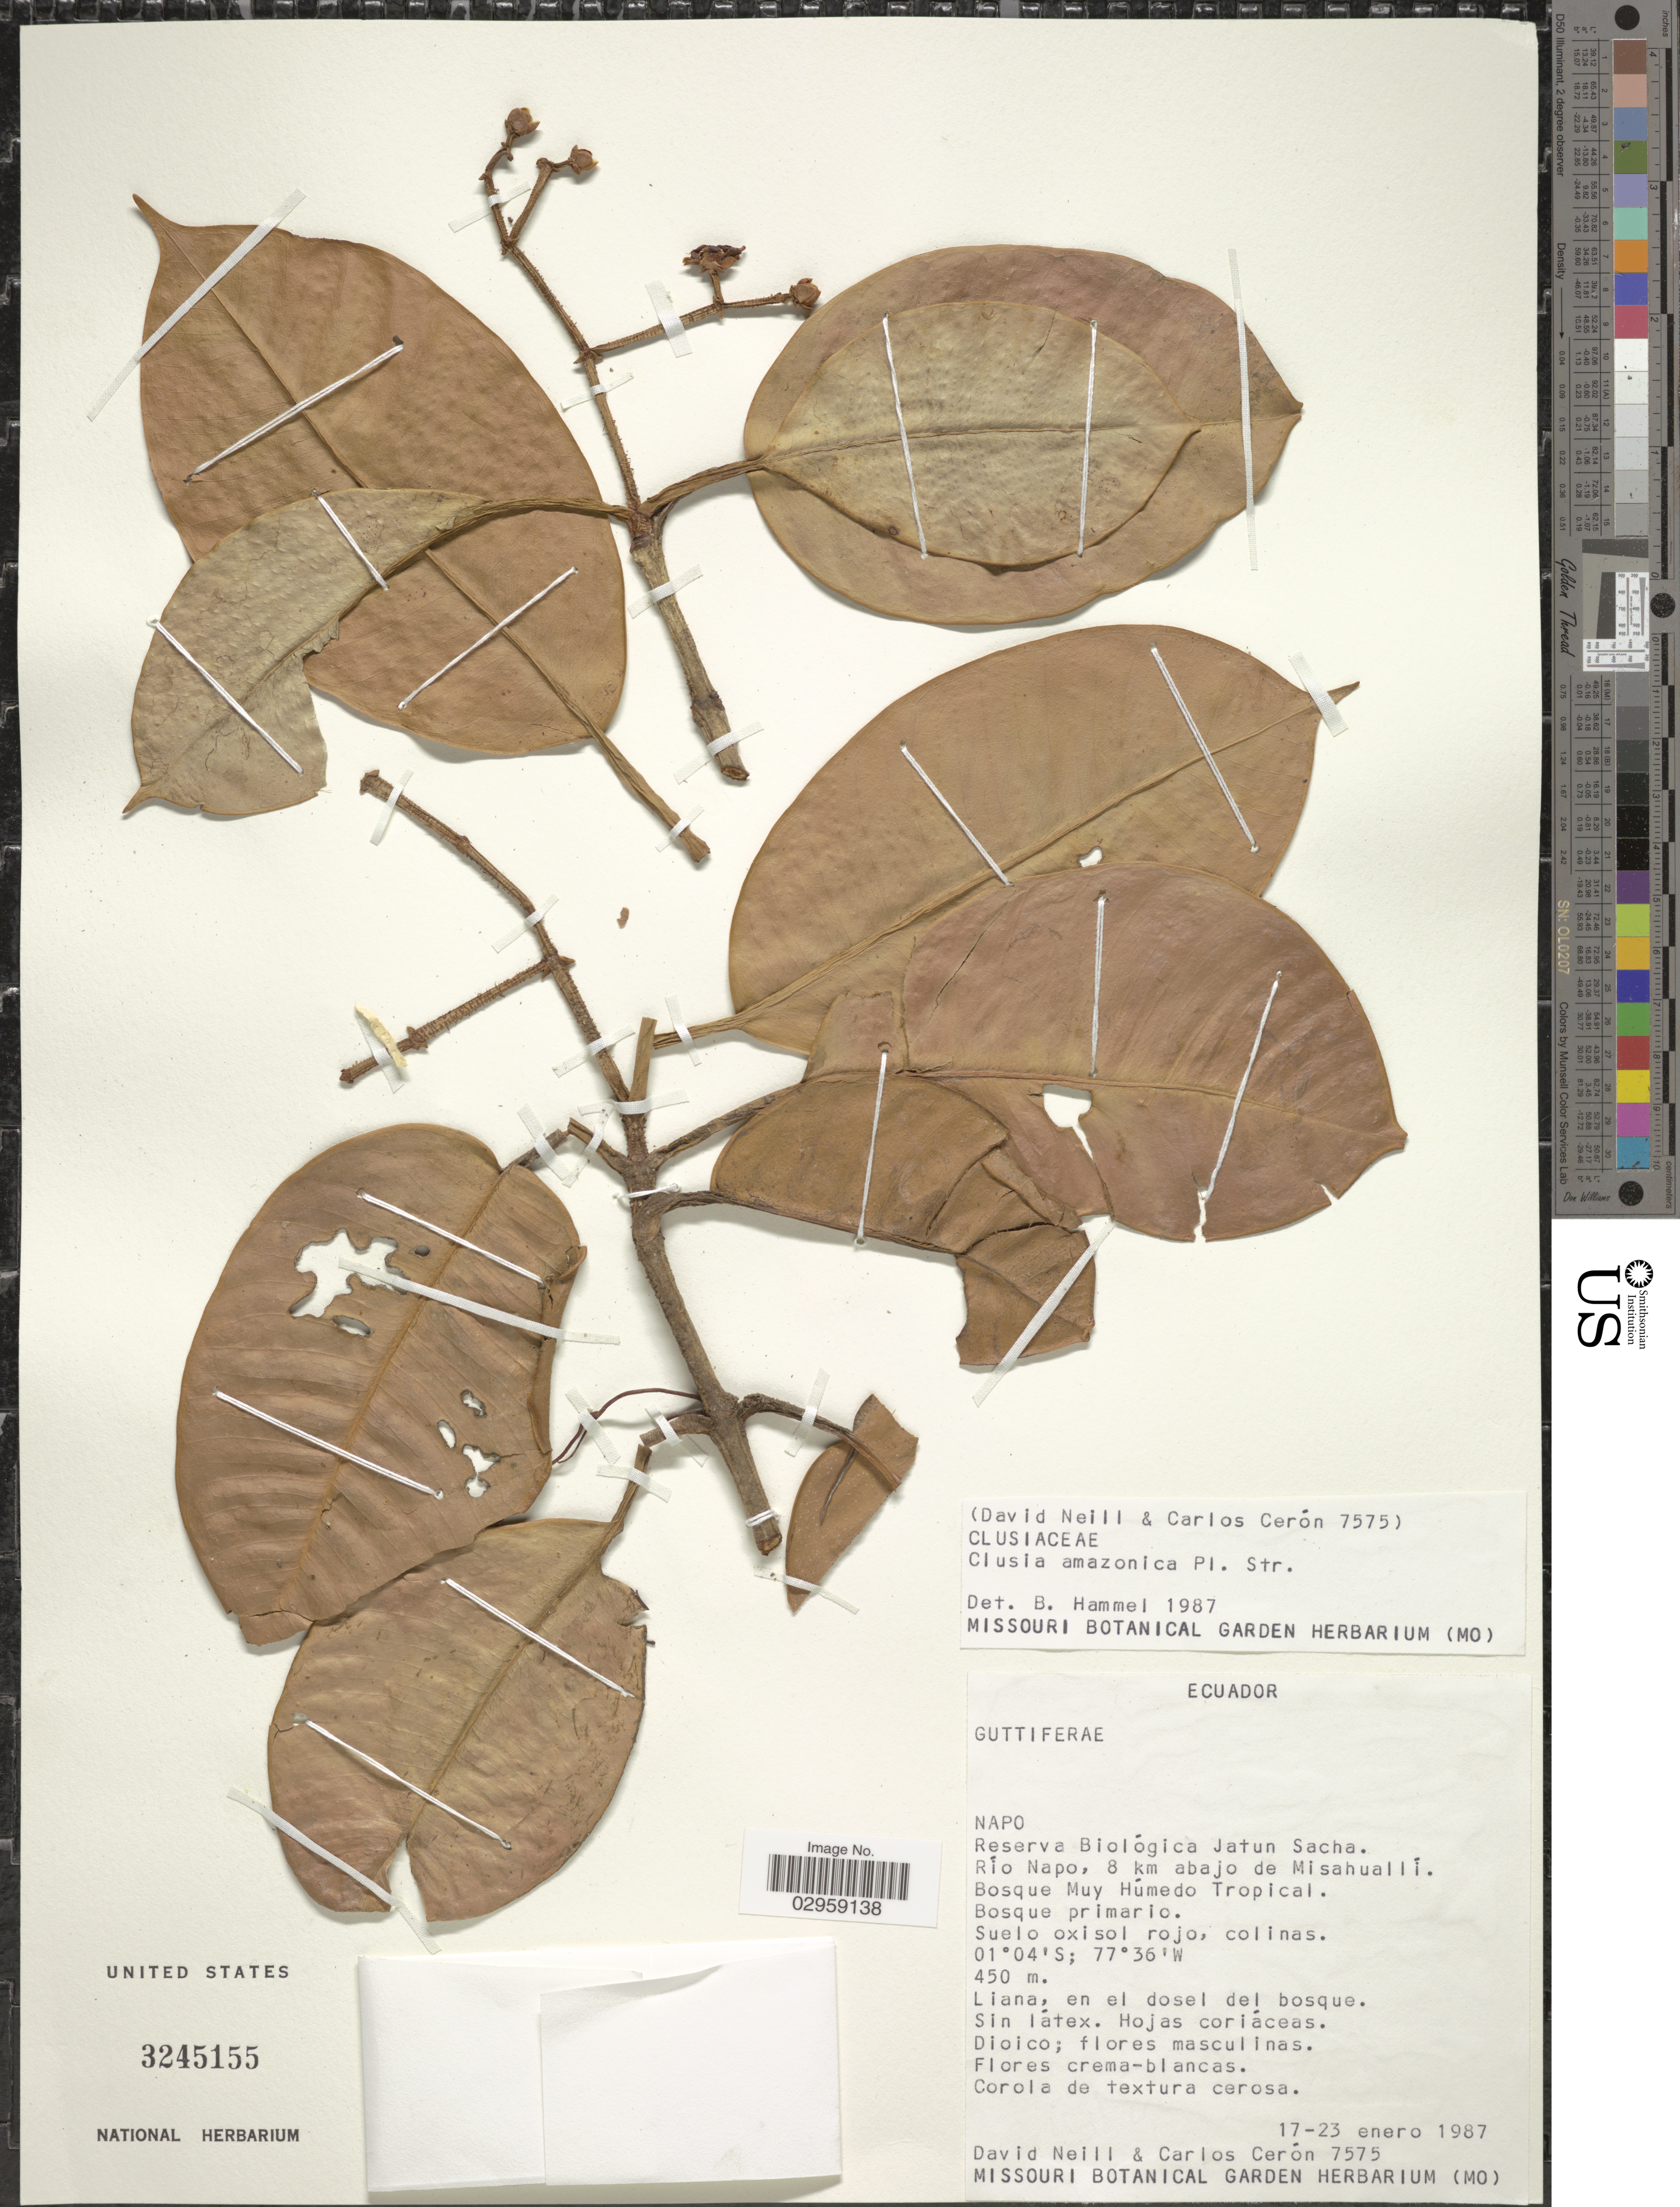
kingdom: Plantae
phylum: Tracheophyta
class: Magnoliopsida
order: Malpighiales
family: Clusiaceae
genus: Clusia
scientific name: Clusia amazonica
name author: Planch. & Triana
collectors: D. A. Neill & C. E. Cerón M.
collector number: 7575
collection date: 1987-01-17/1987-01-23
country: Ecuador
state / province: Napo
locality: Reserva Biológica Jatun Sacha. Río Napo, 8 km abajo de Misahuallí.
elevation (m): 450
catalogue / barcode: US 3245155